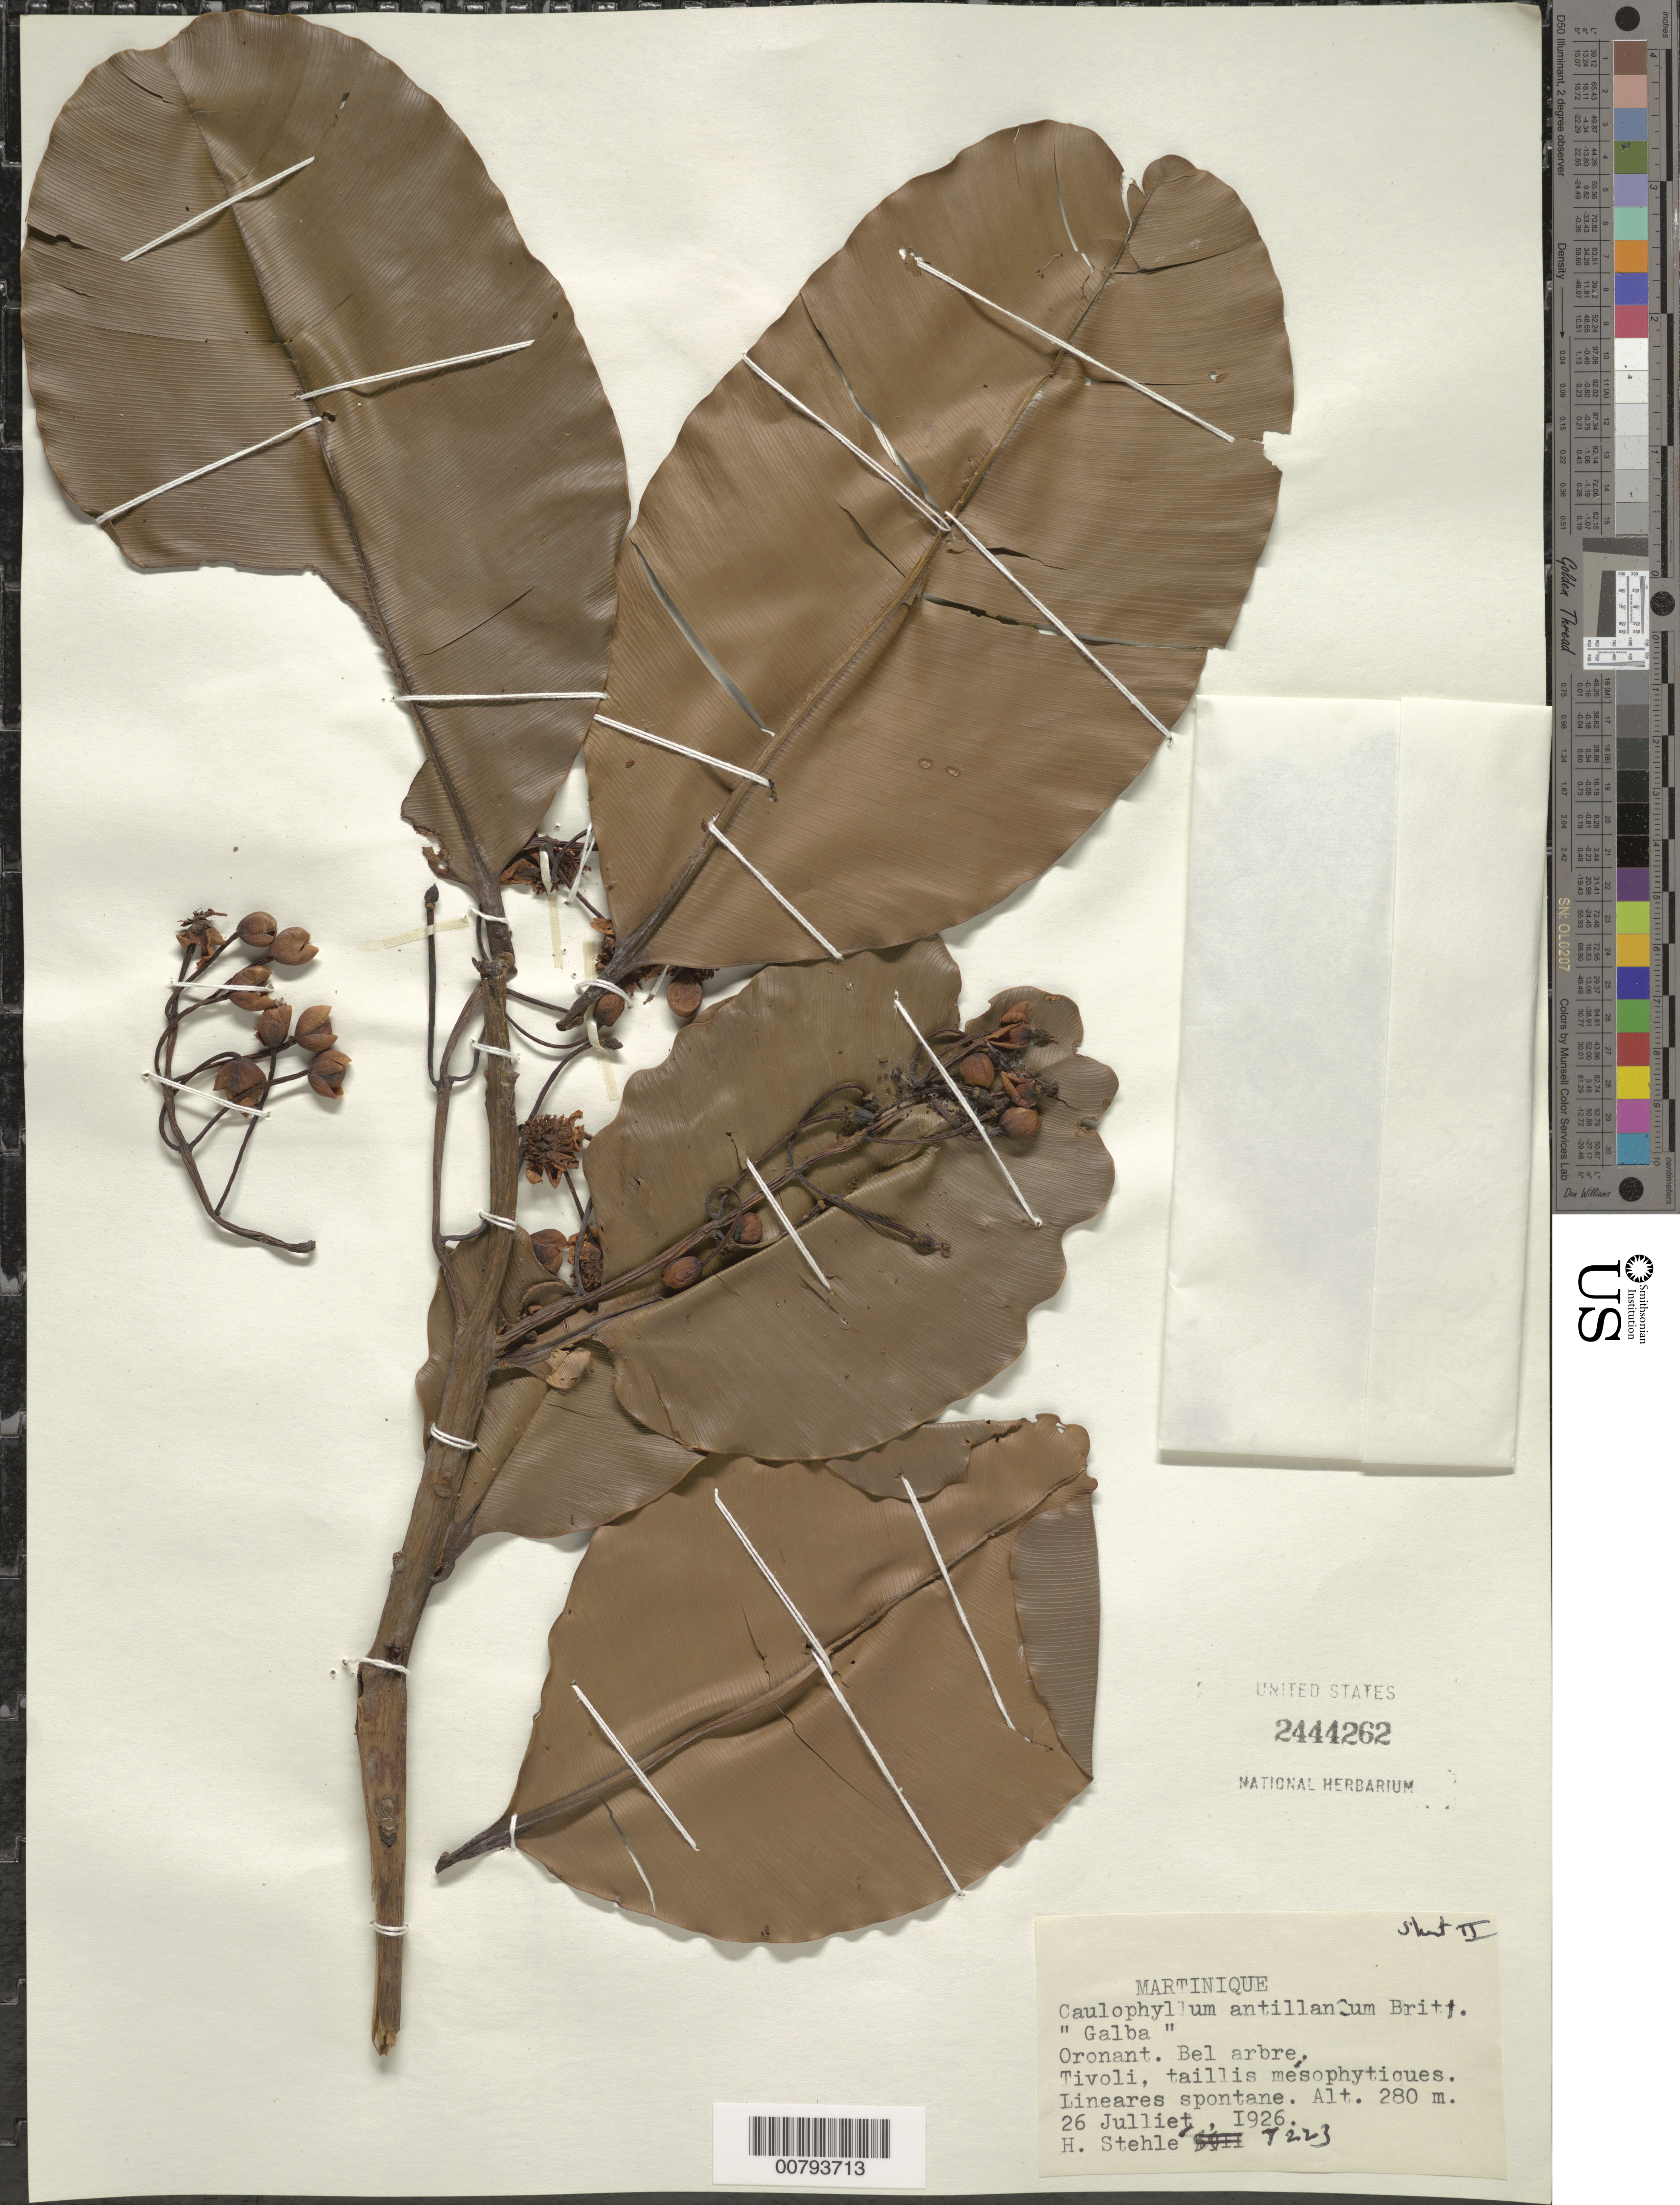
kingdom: Plantae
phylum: Tracheophyta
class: Magnoliopsida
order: Malpighiales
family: Calophyllaceae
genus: Calophyllum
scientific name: Calophyllum calaba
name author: L.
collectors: H. Stehlé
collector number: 7223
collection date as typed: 26 Jul 1926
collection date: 1926-07-26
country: Martinique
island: Martinique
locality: Tivoli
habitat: Taillis mésophytiques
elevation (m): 280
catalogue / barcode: US 2444262